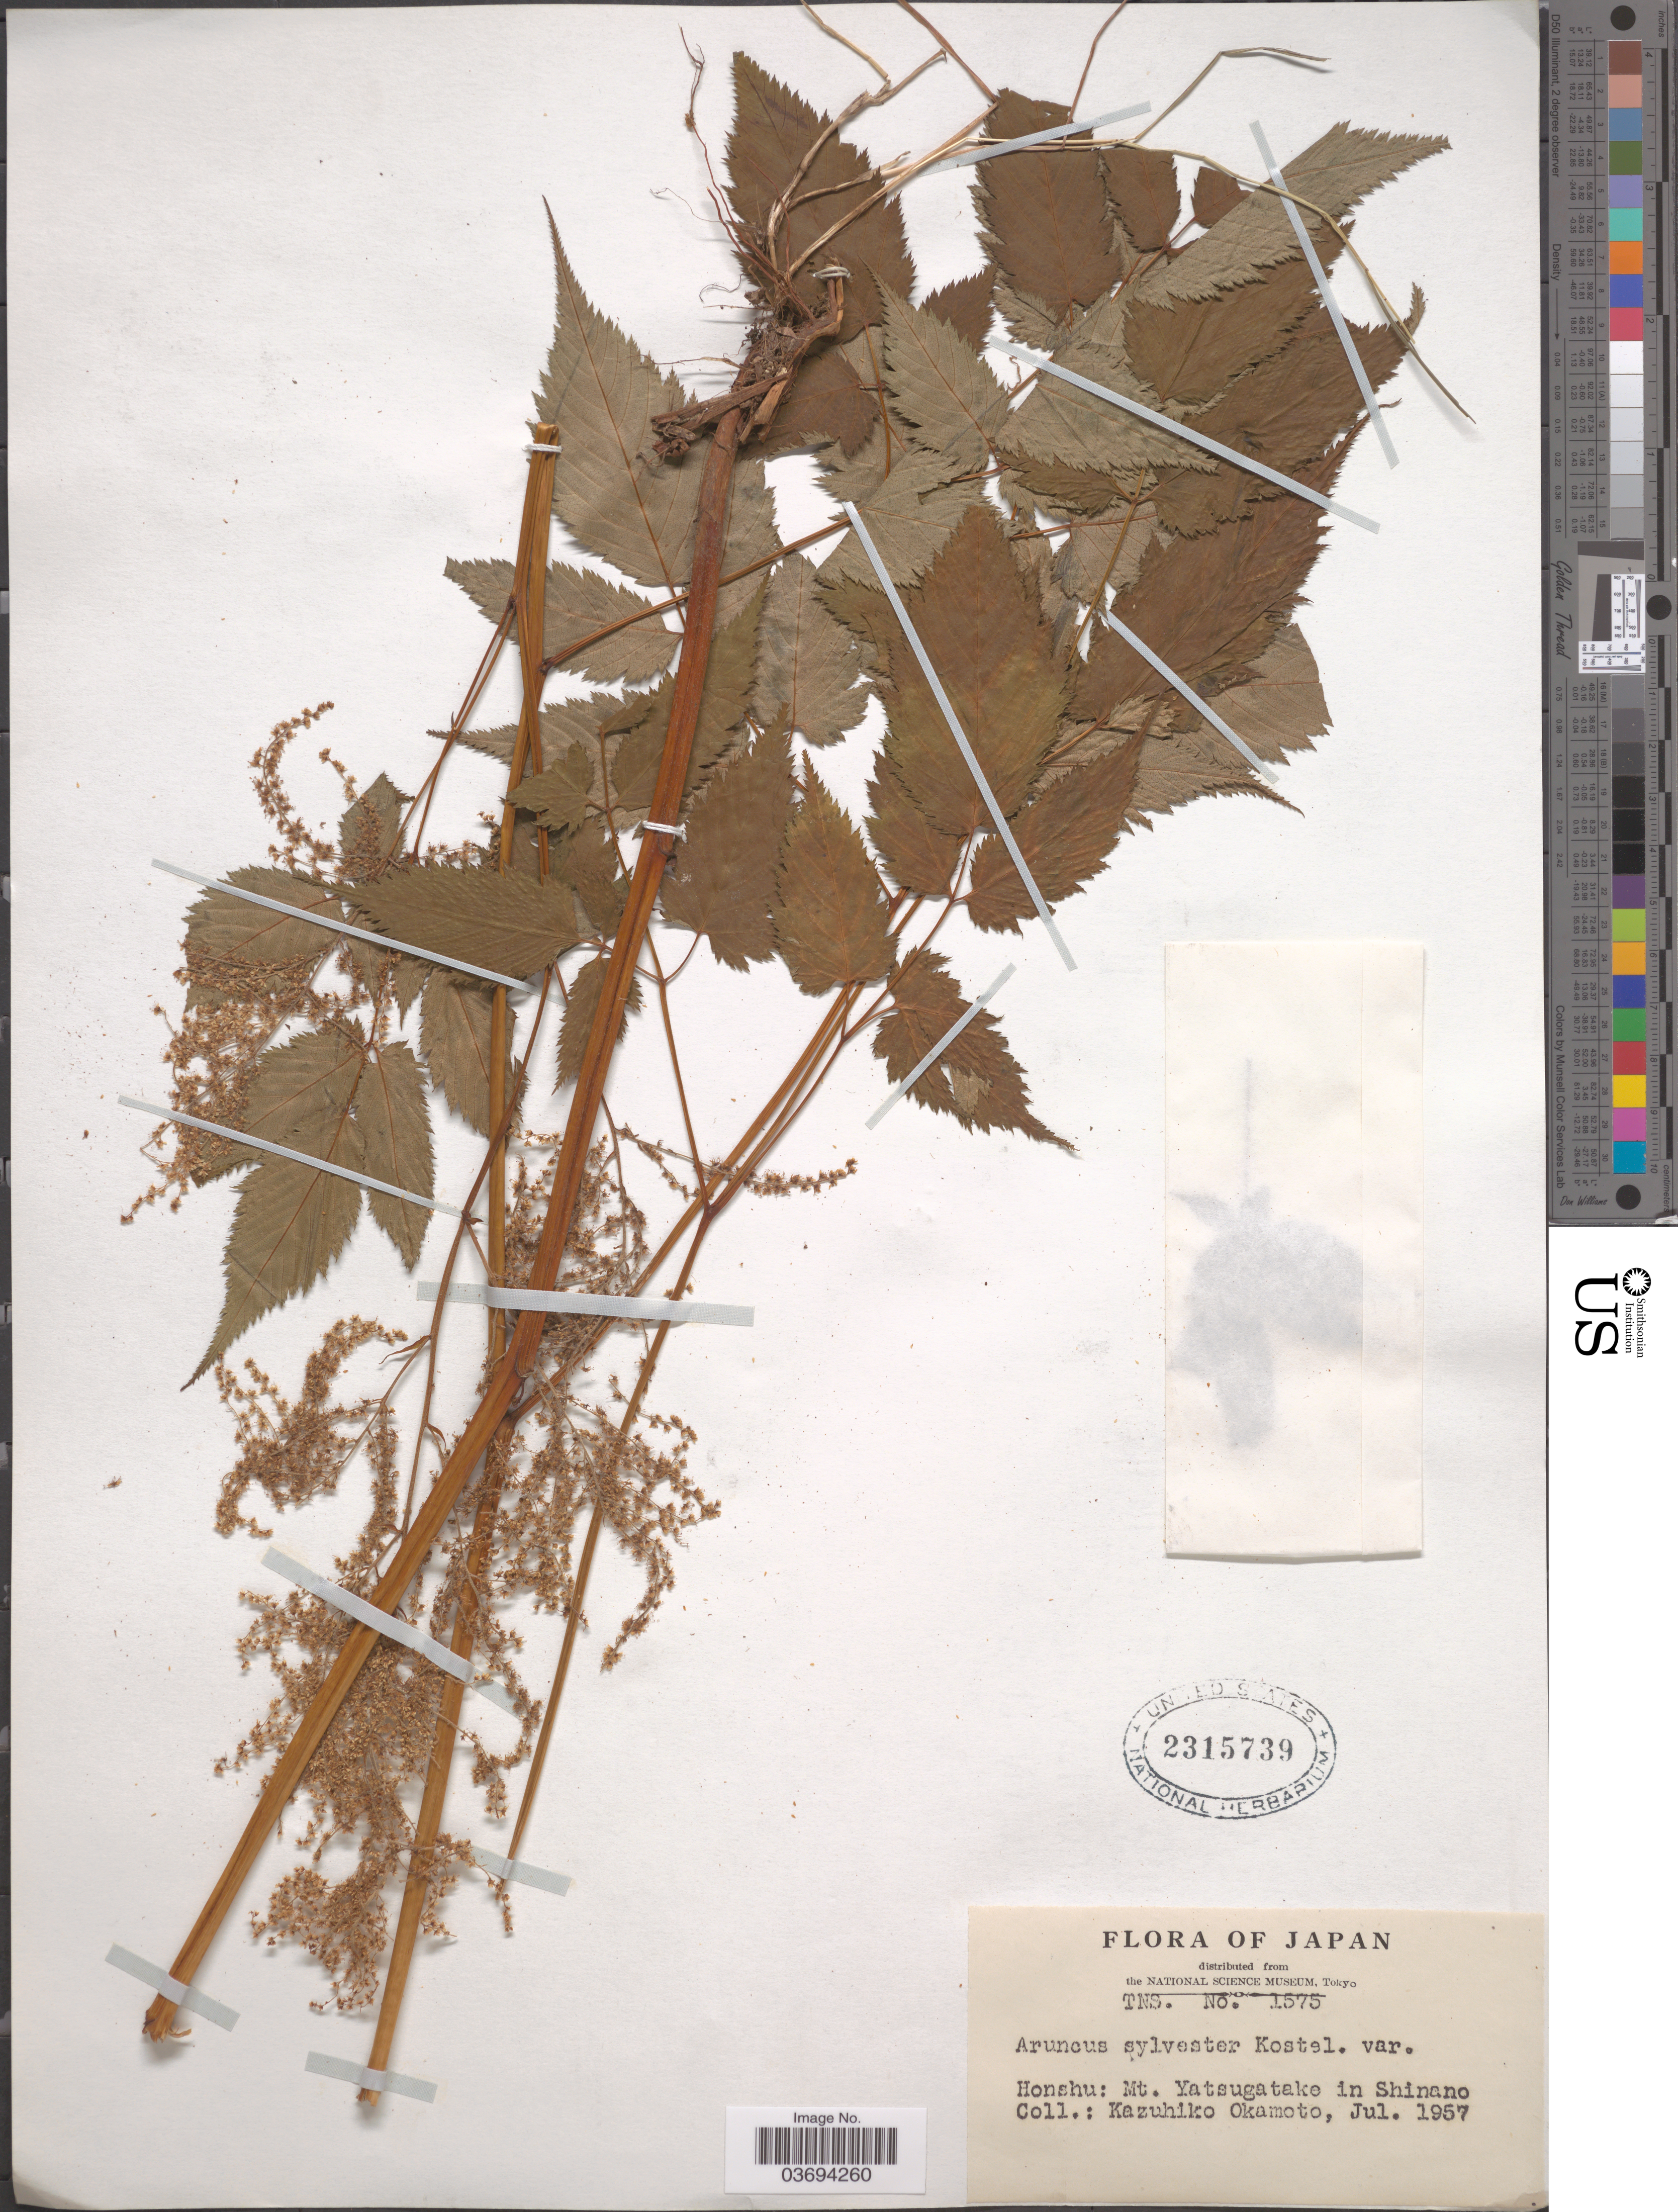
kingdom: Plantae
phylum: Tracheophyta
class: Magnoliopsida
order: Rosales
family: Rosaceae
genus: Aruncus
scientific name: Aruncus sylvester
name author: Kostel. ex Maxim.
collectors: K. Okamoto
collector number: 1575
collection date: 1957-07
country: Japan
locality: Honshu: Mt. Yatsugatake in Shinano.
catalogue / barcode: US 2315739